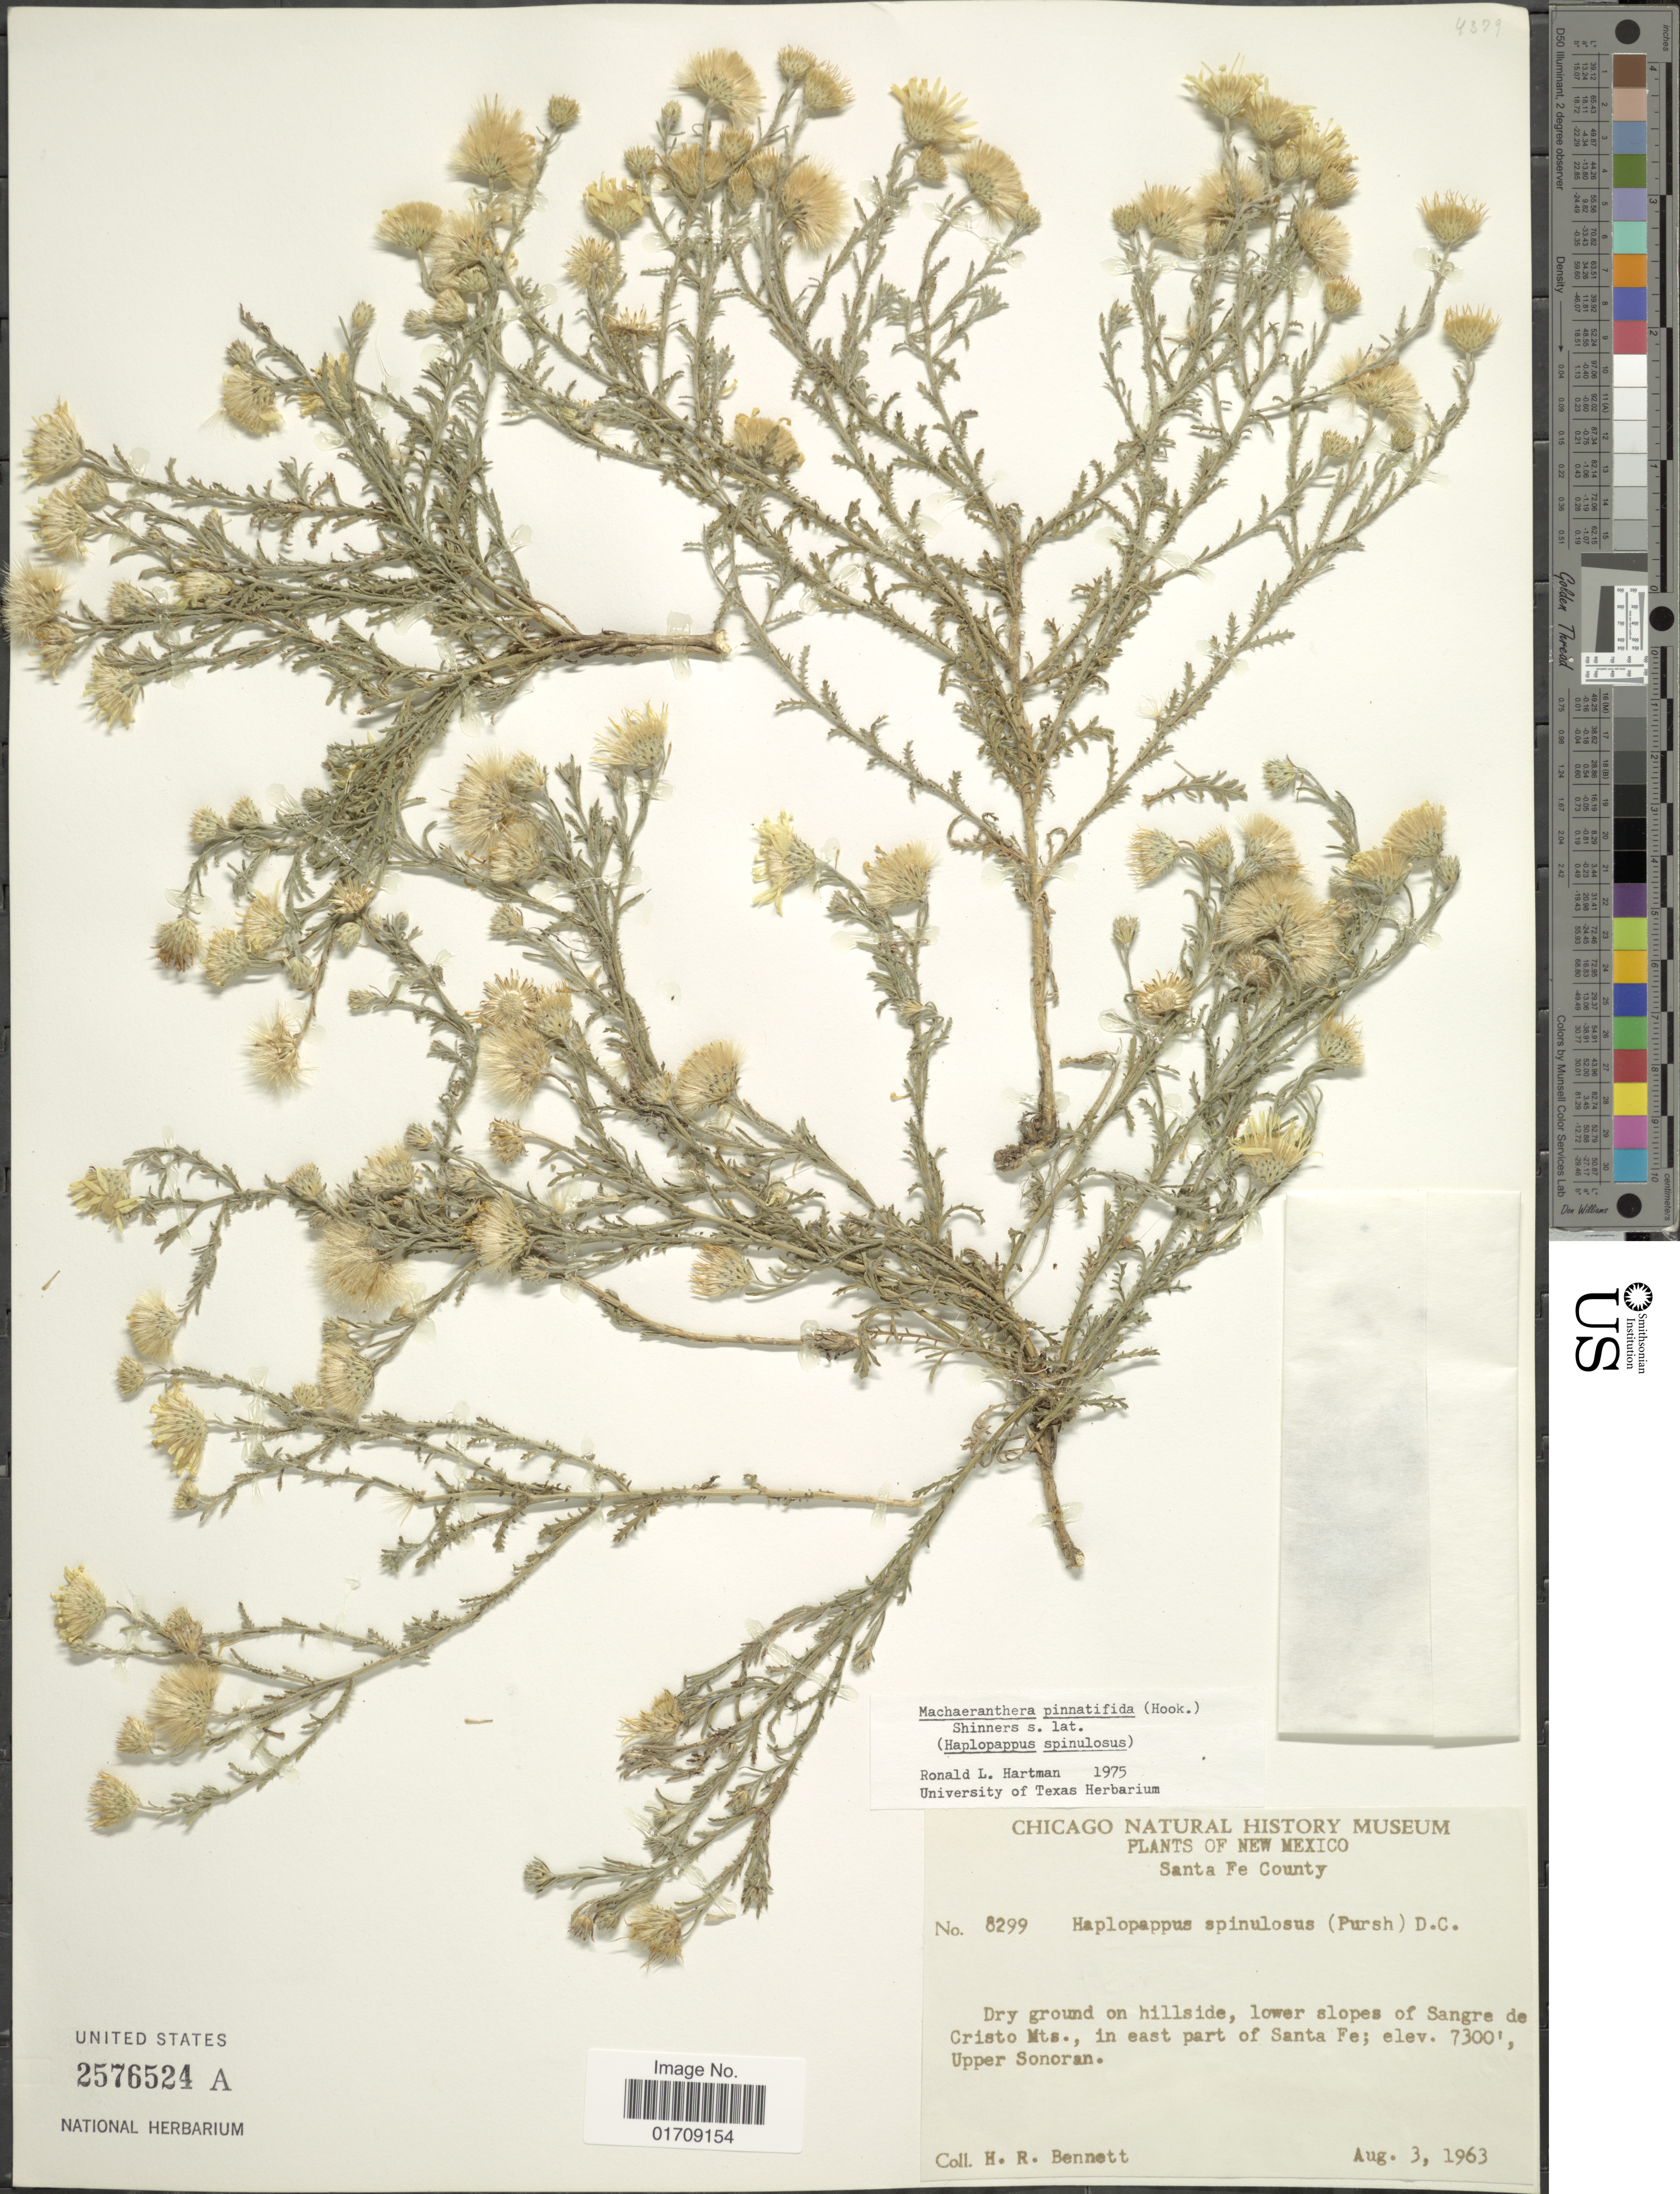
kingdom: Plantae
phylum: Tracheophyta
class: Magnoliopsida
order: Asterales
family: Asteraceae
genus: Machaeranthera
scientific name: Machaeranthera pinnatifida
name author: (Hook.) Shinners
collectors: H. R. Bennett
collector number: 8299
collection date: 1963-08-03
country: United States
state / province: New Mexico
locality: Santa Fe County, lower slopes of Sangre de Cristo Mts., in east part of Santa Fe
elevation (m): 2225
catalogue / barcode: US 2576524A